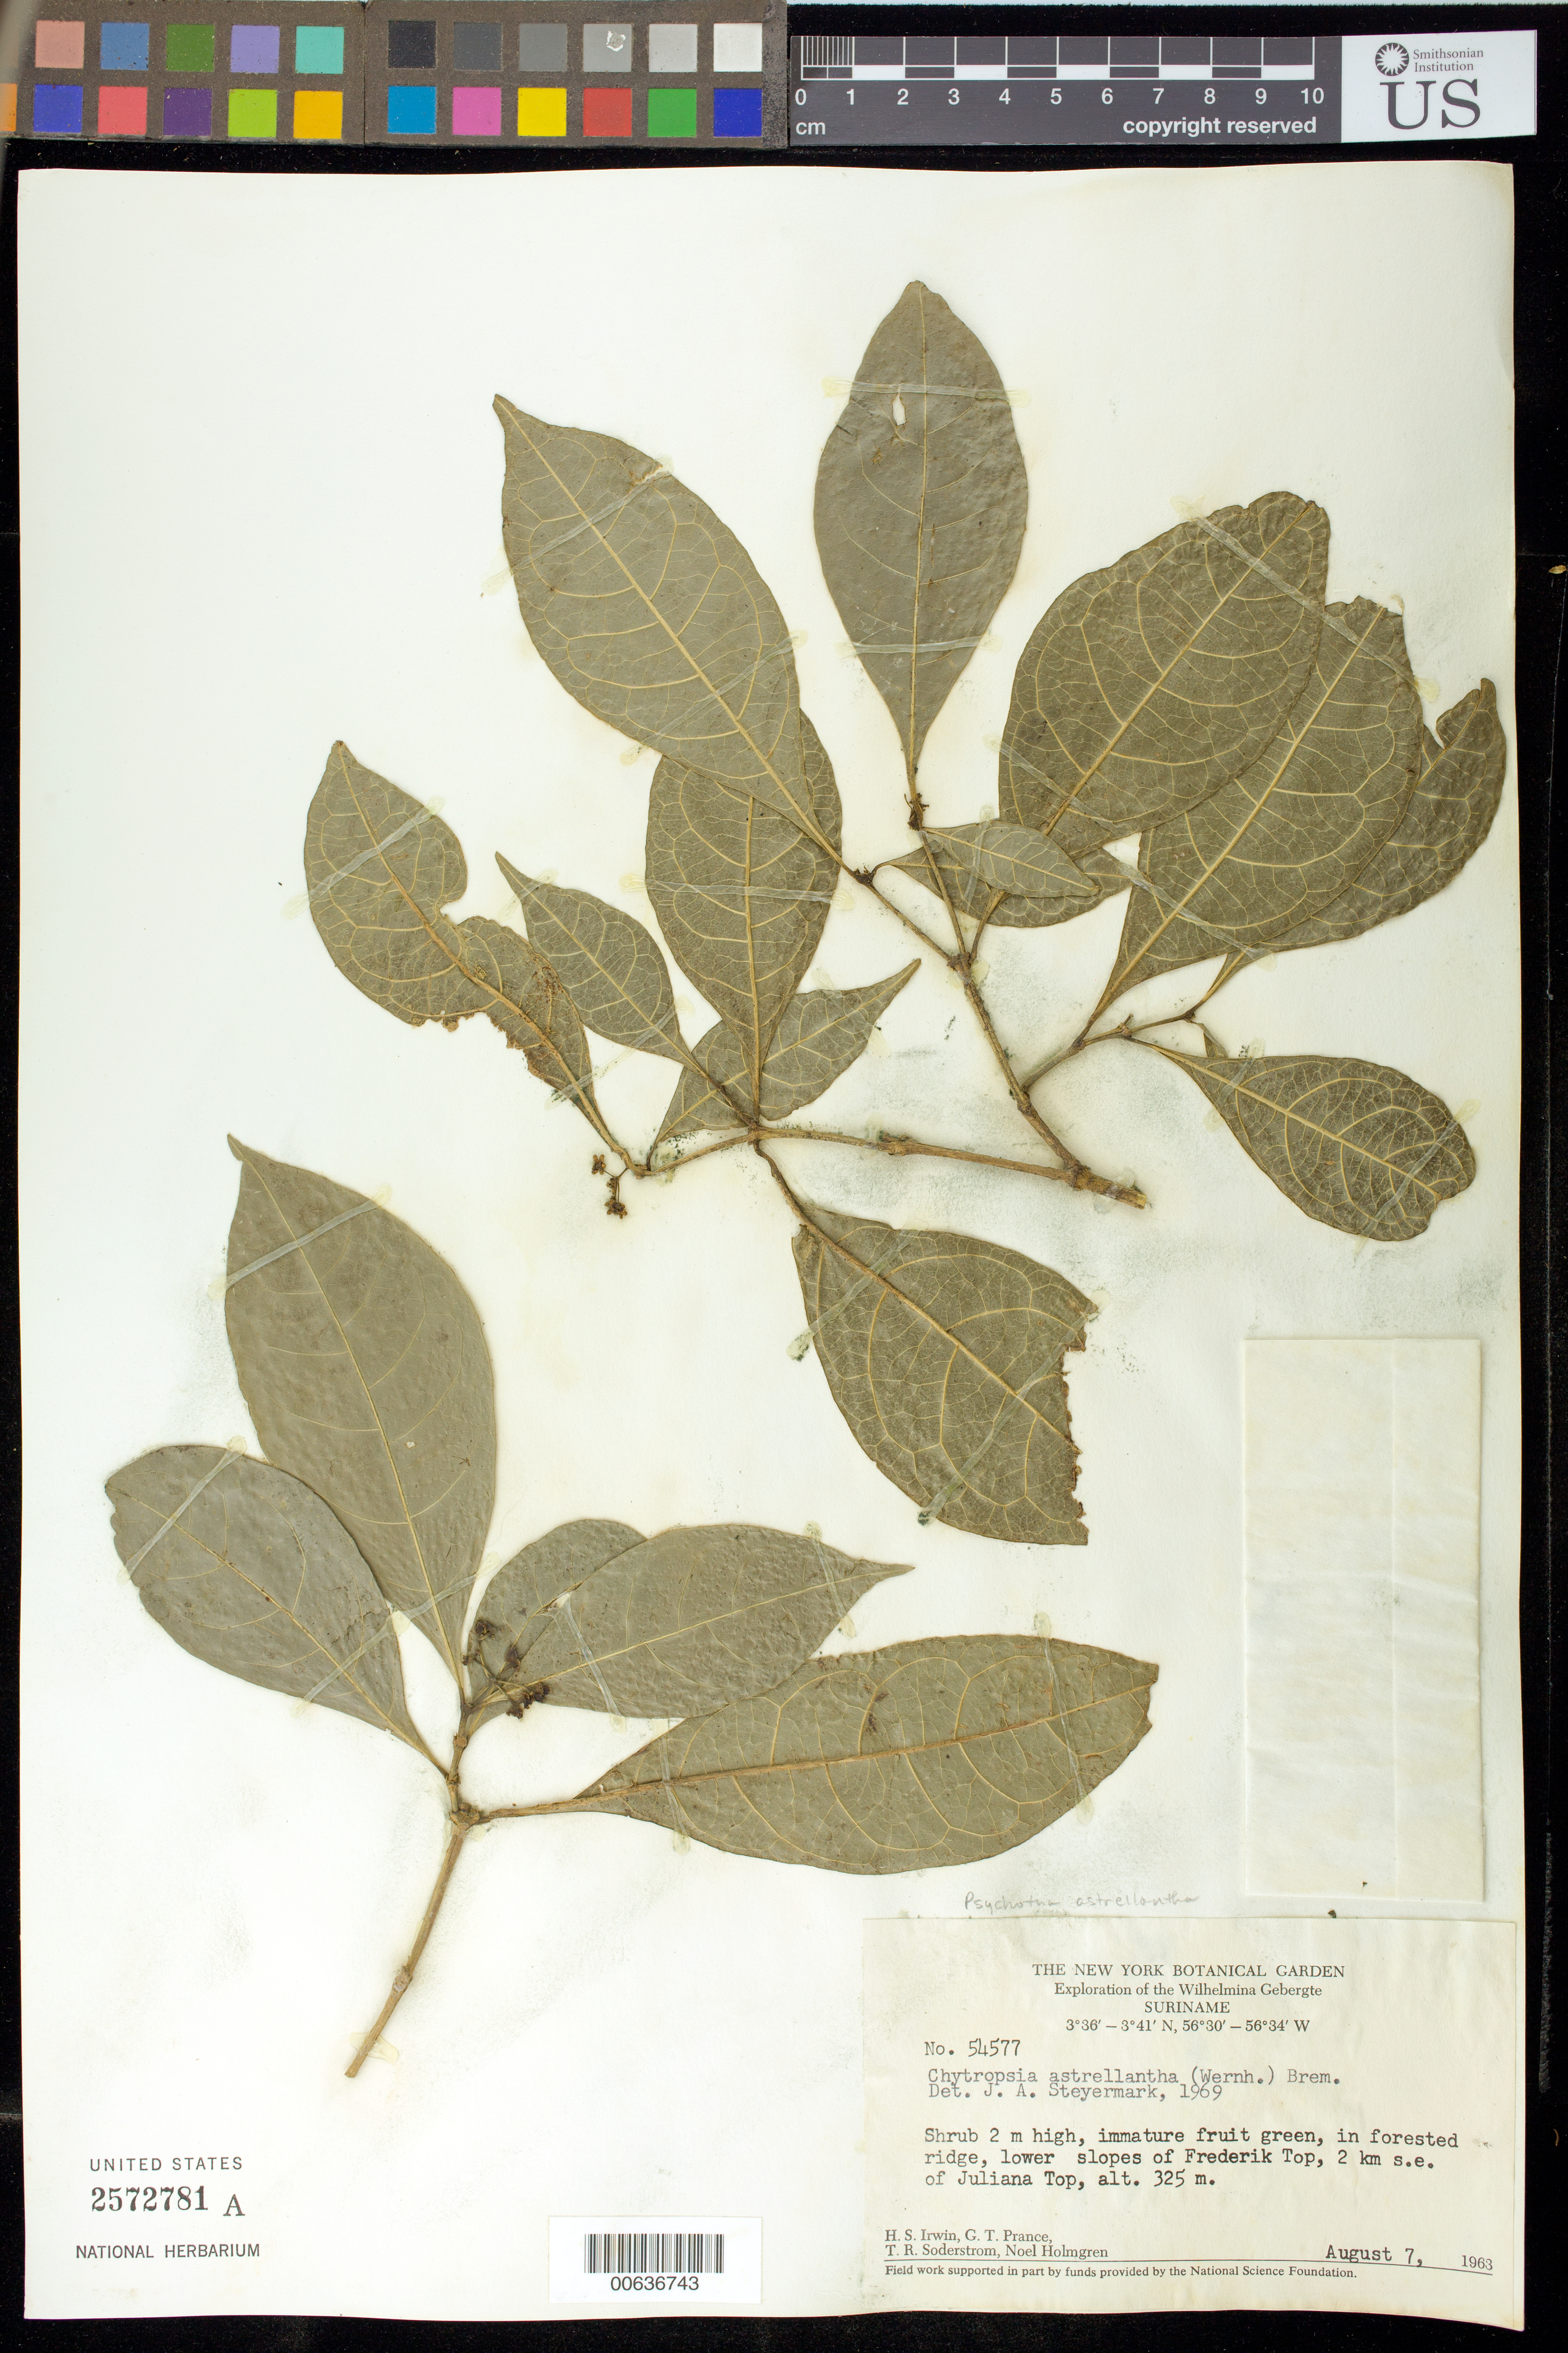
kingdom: Plantae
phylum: Tracheophyta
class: Magnoliopsida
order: Gentianales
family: Rubiaceae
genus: Psychotria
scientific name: Psychotria astrellantha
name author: Wernham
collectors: H. Irwin, G. T. Prance, T. R. Soderstrom & N. H. Holmgren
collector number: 54577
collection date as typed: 7-Aug-63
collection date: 1963-08-07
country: Suriname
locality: Frederik Top, 2 km SE of Juliana Top, Wilhelmina Gebergte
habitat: Forested ridge lower slopes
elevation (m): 325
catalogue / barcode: US 2572781A